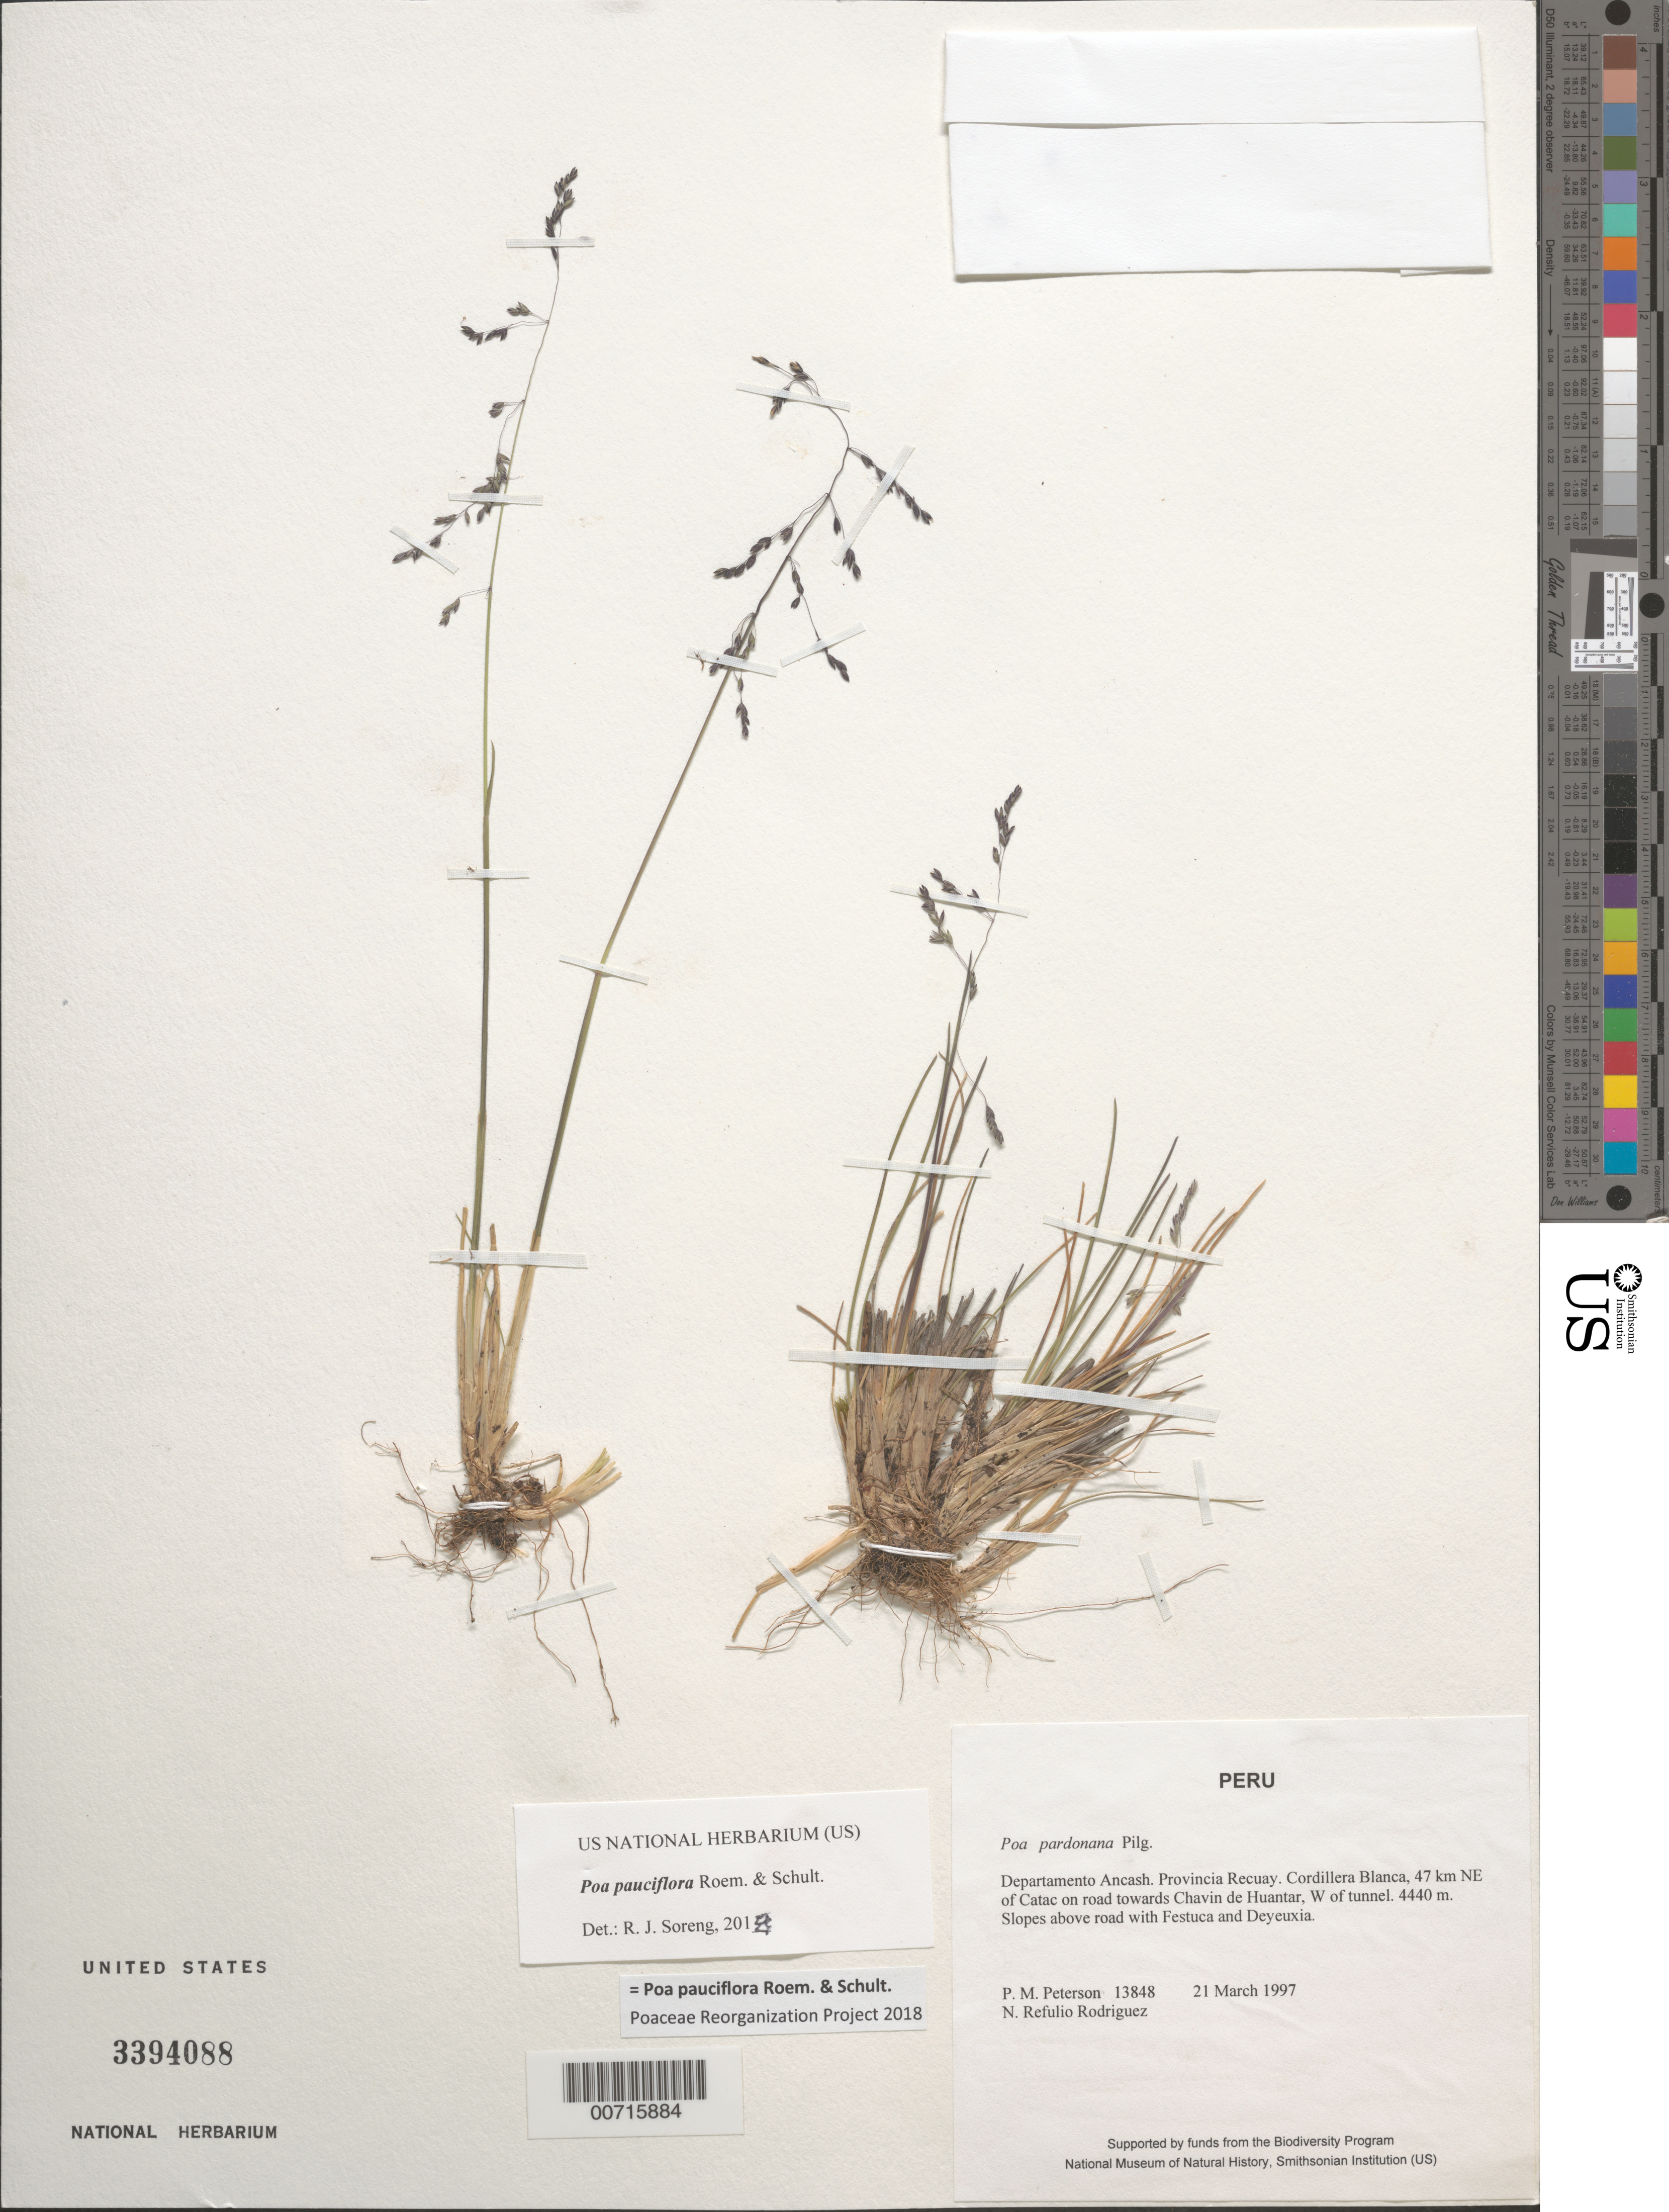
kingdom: Plantae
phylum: Tracheophyta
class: Liliopsida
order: Poales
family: Poaceae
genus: Poa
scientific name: Poa pauciflora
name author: Roem. & Schult.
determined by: Poaceae Reorganization Project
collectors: P. M. Peterson & N. Refulio-Rodríguez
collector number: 13848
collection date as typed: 21 Mar 1997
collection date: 1997-03-21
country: Peru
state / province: Ancash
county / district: Recuay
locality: Cordillera Blanca, 47 km NE of Catac on road towards Chavin de Huantar, W of tunnel.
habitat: Slopes above road with Festuca and Deyeuxia.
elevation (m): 4440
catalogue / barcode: US 3394088